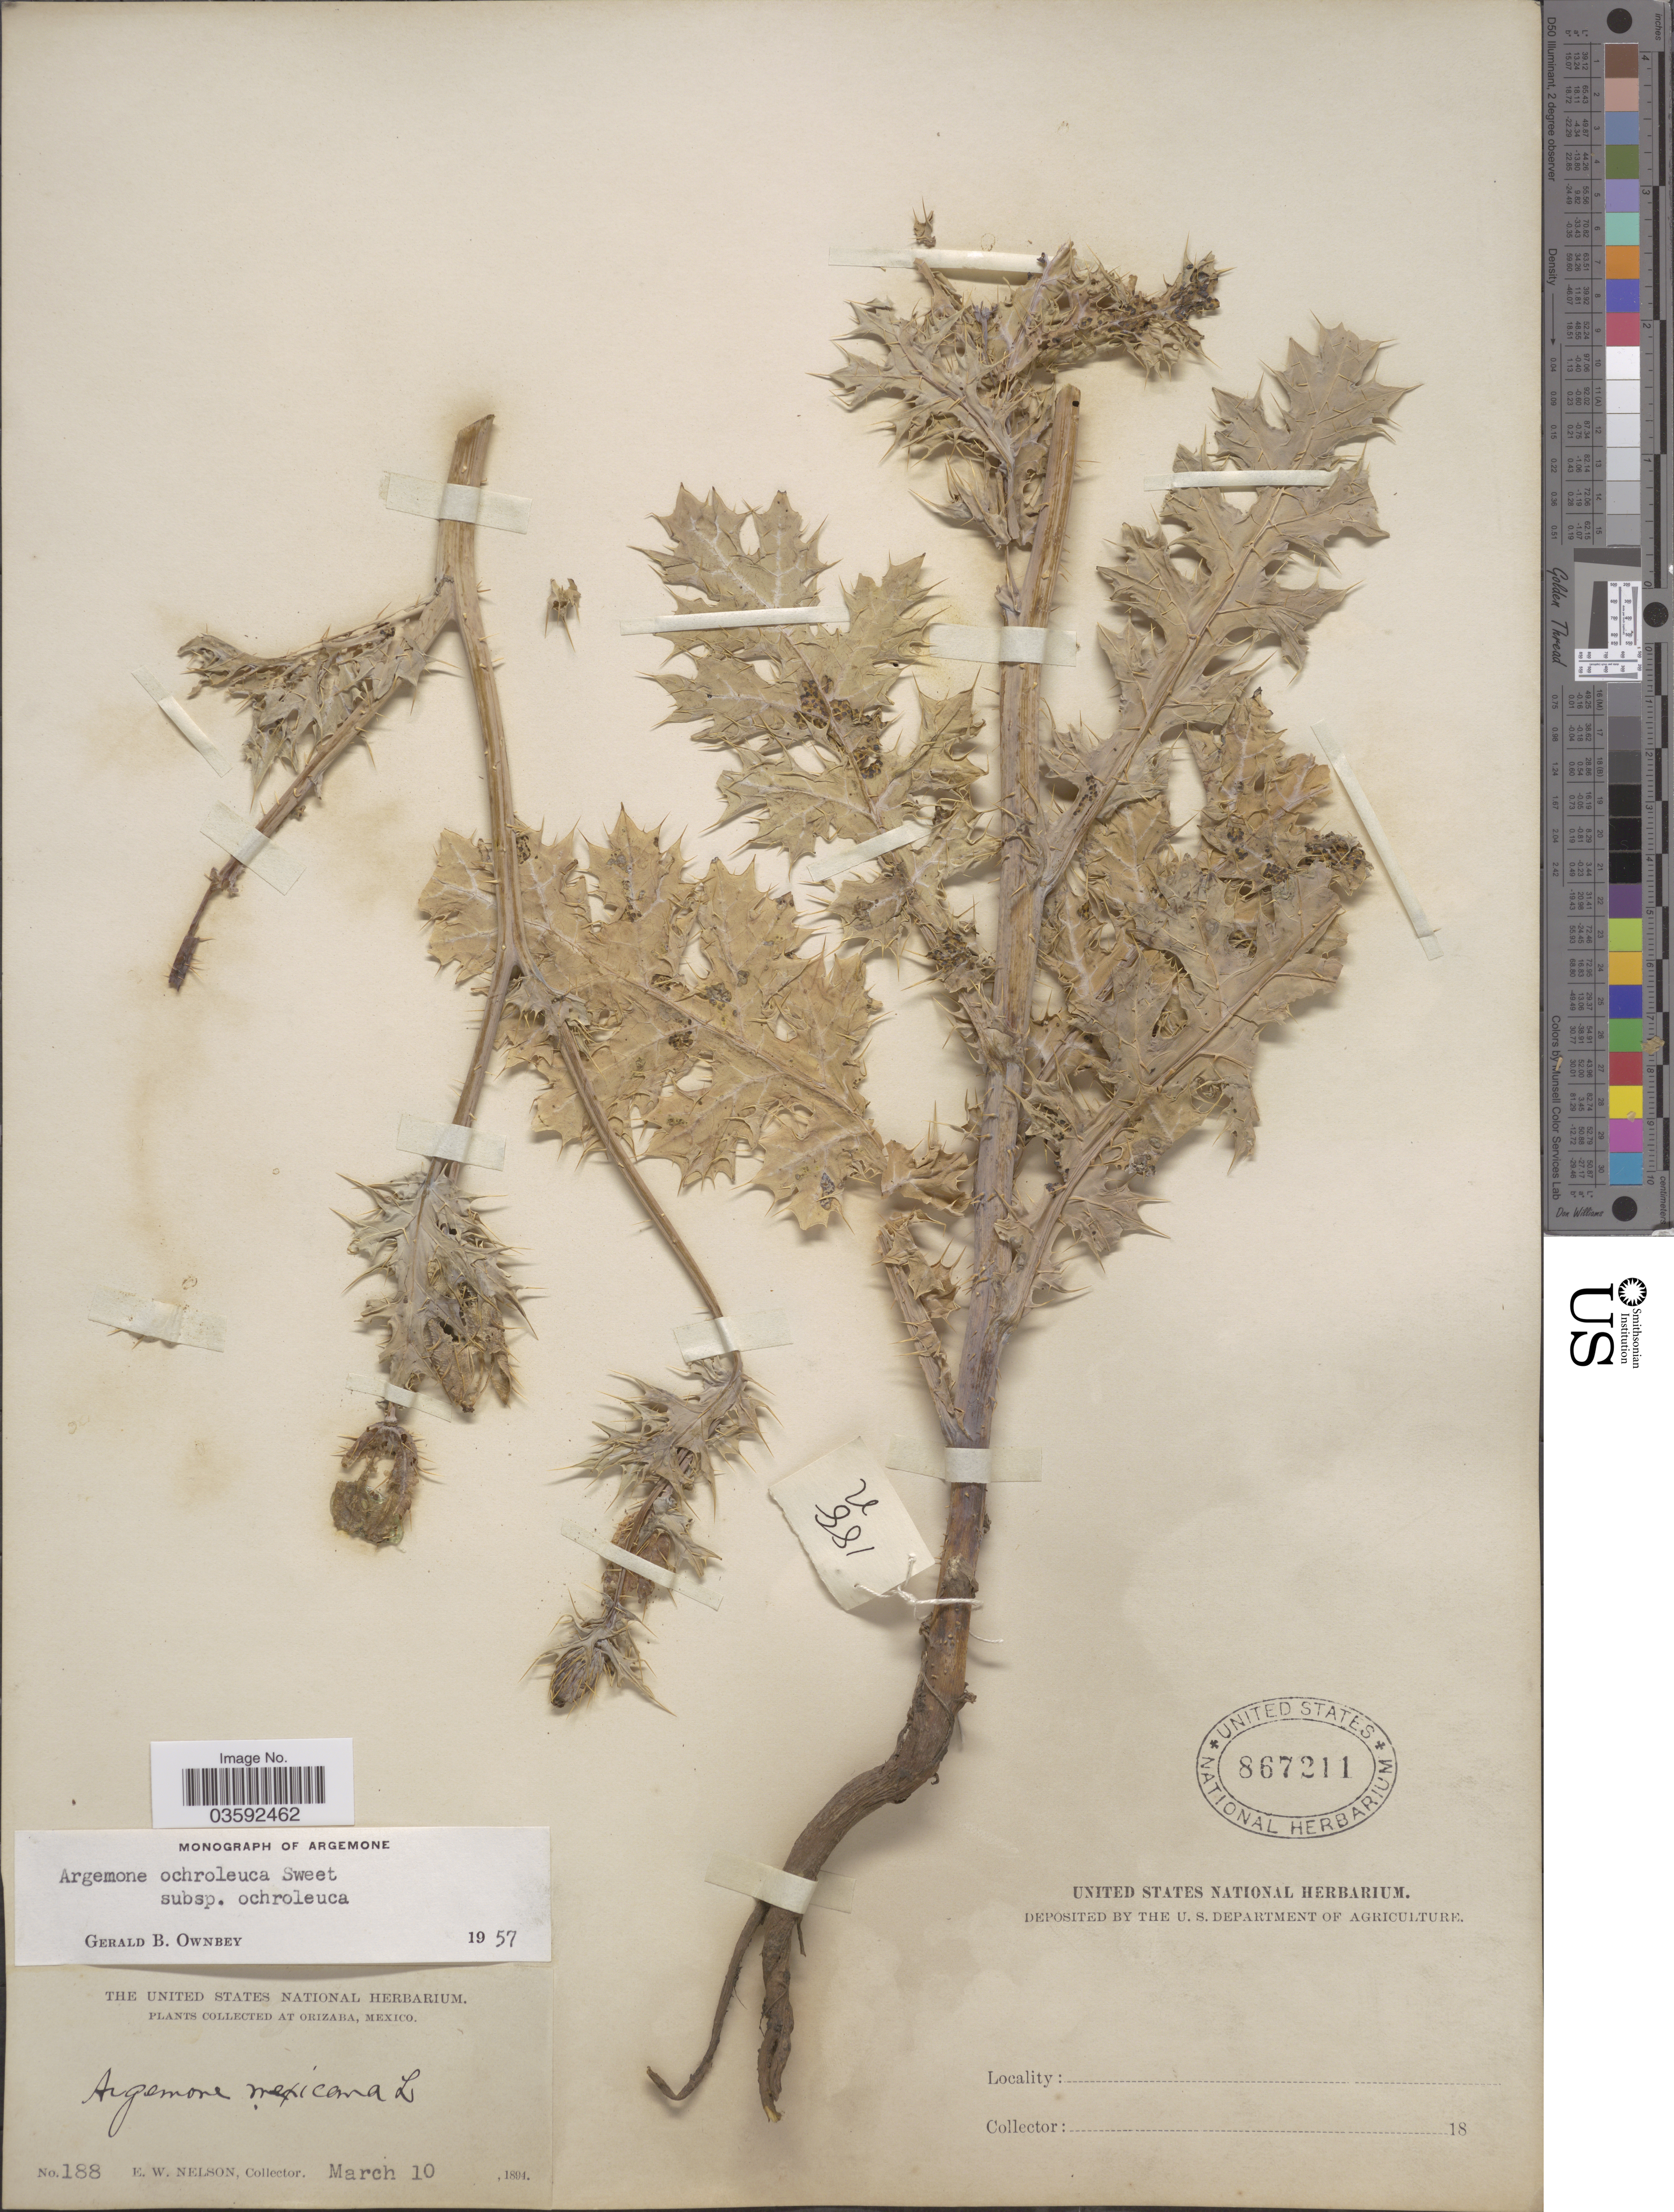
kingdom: Plantae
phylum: Tracheophyta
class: Magnoliopsida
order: Ranunculales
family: Papaveraceae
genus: Argemone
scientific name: Argemone ochroleuca subsp. ochroleuca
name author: Sweet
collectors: E. W. Nelson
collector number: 188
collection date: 1894-03-10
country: Mexico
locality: At Orizaba.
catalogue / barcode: US 867211